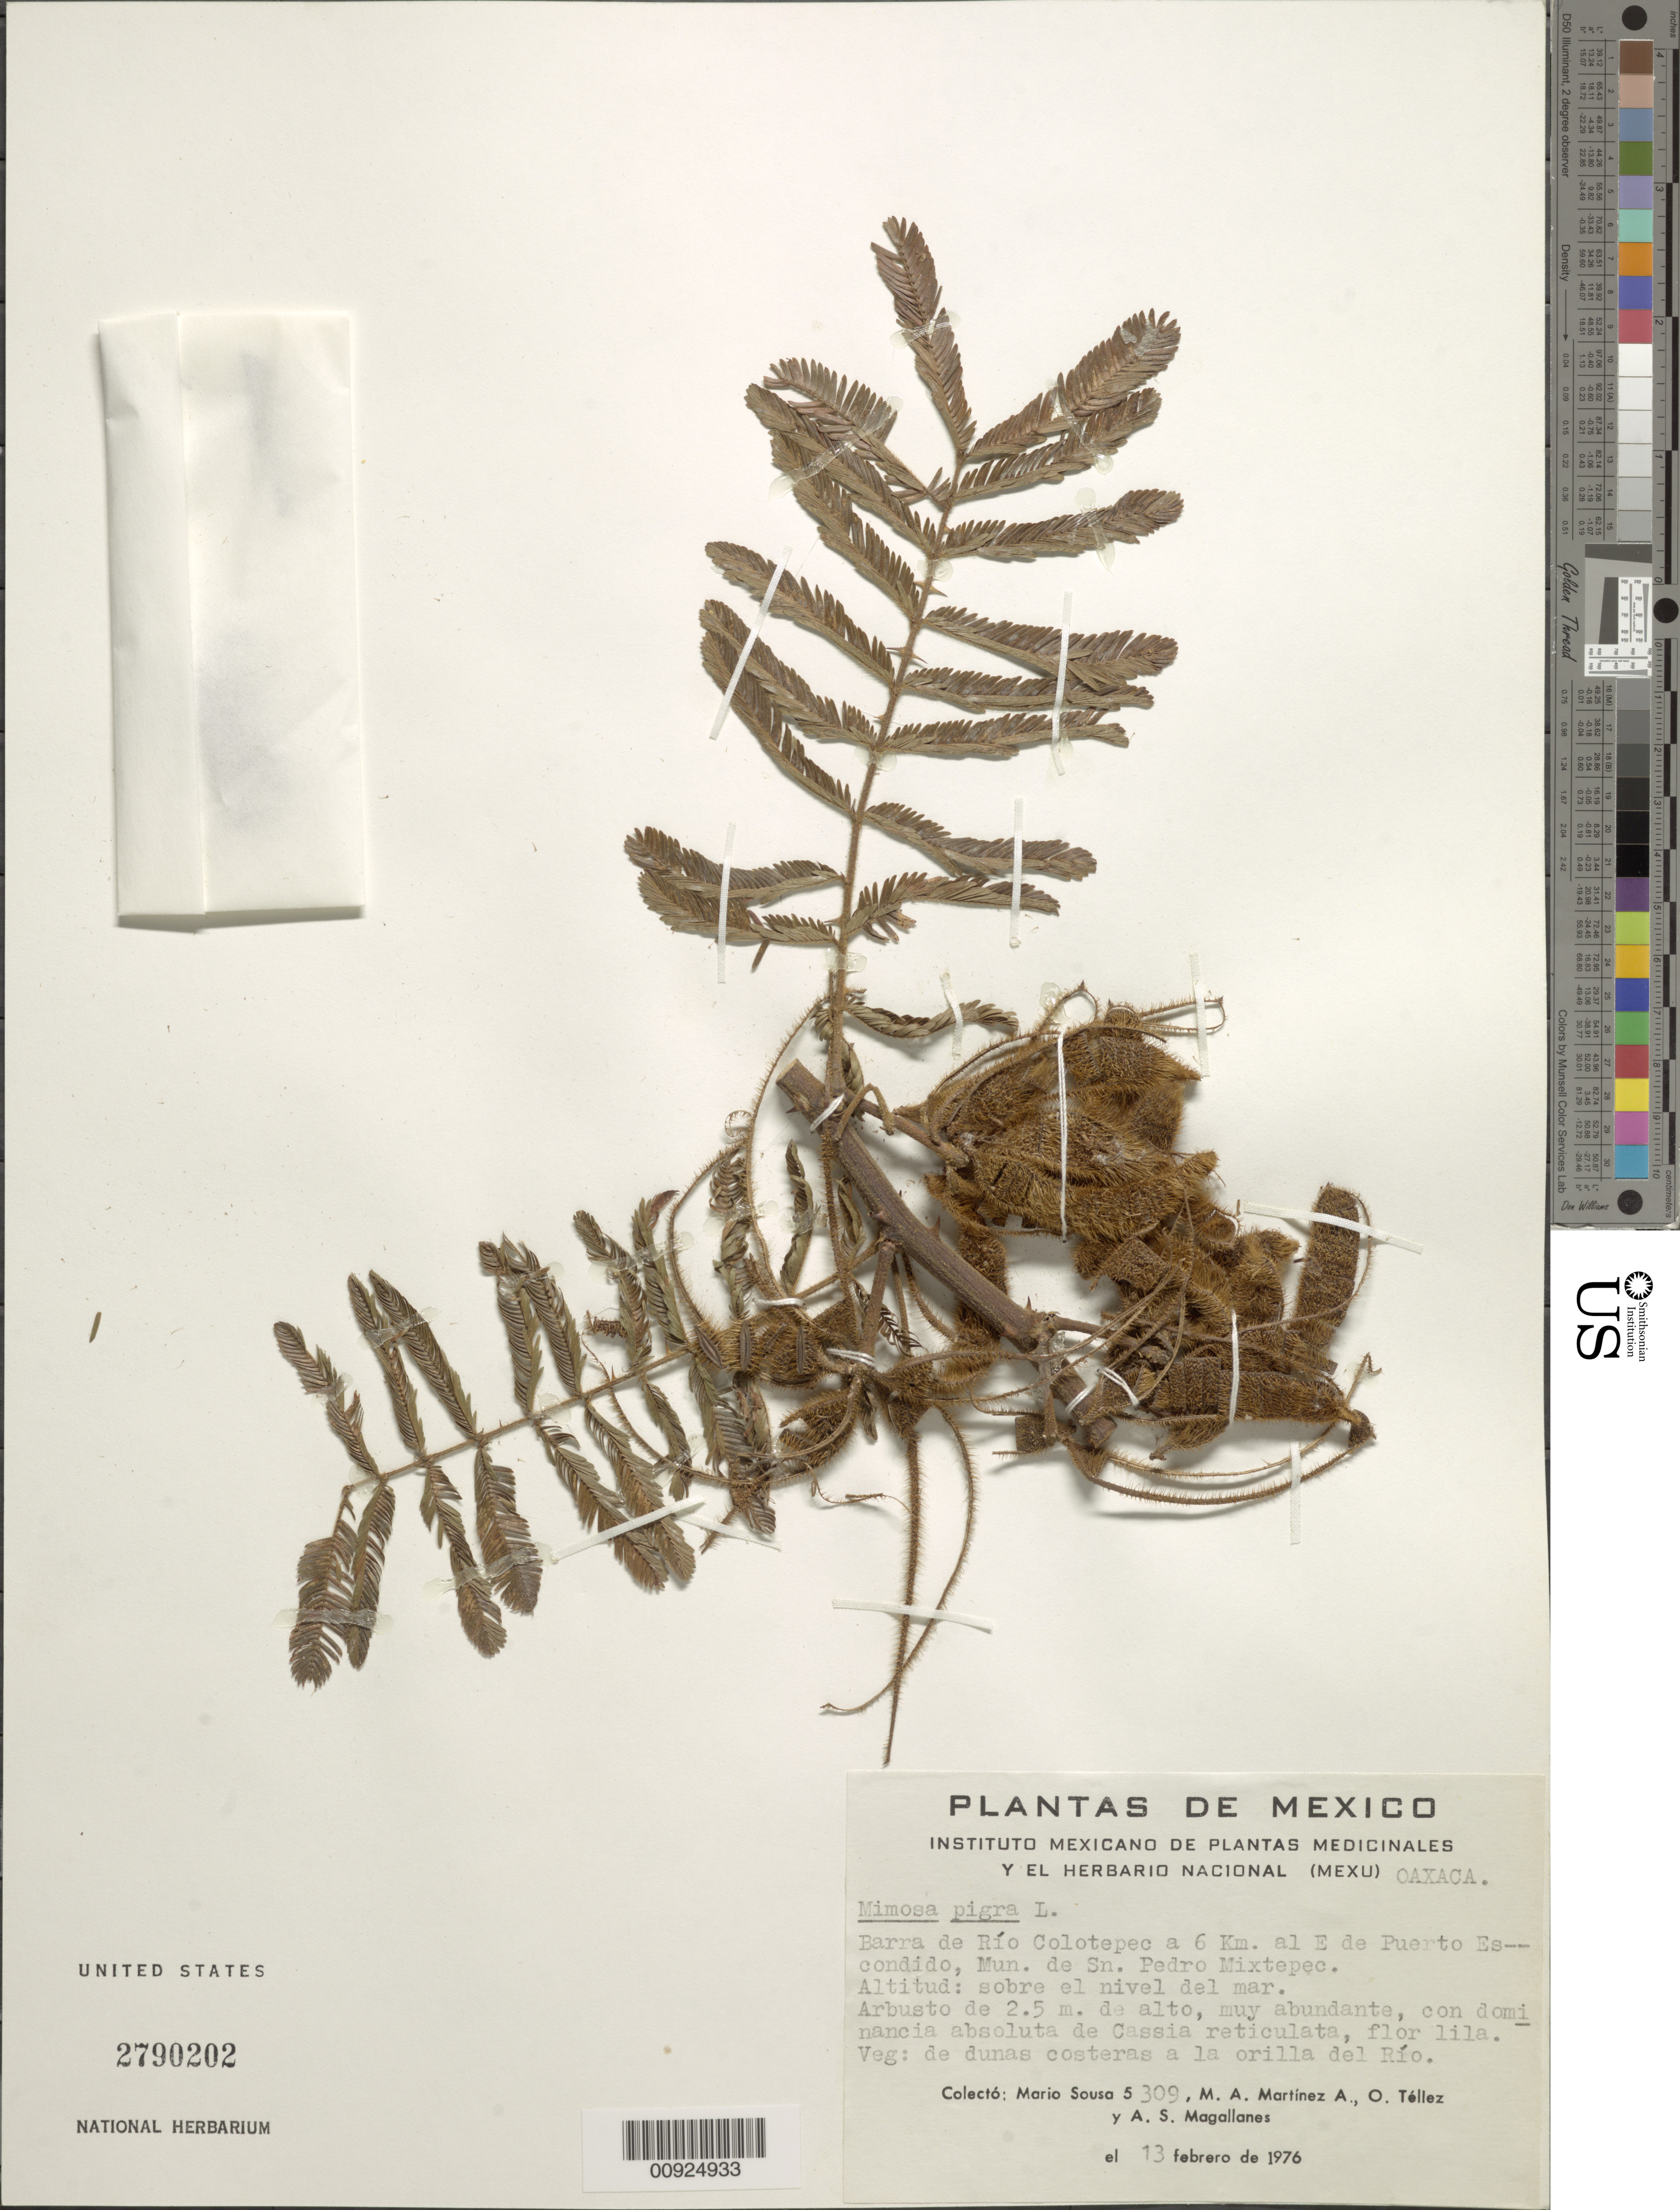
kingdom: Plantae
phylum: Tracheophyta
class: Magnoliopsida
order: Fabales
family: Fabaceae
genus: Mimosa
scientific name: Mimosa pigra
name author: L.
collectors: M. Sousa S., M. A. Martínez Alfaro, O. Téllez V. & A. Magallanes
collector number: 5309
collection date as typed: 13 Feb 1976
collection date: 1976-02-13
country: Mexico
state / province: Oaxaca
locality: Barra de Río Lolotepec a 6 km. al E de Puerto Escondido, Mun. de Sn. Pedro Mixtepec, Oaxaca.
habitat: Dominancia absoluta de Cassia reticulata. Veg. de dunas costeras a la orilla del Río.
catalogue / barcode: US 2790202